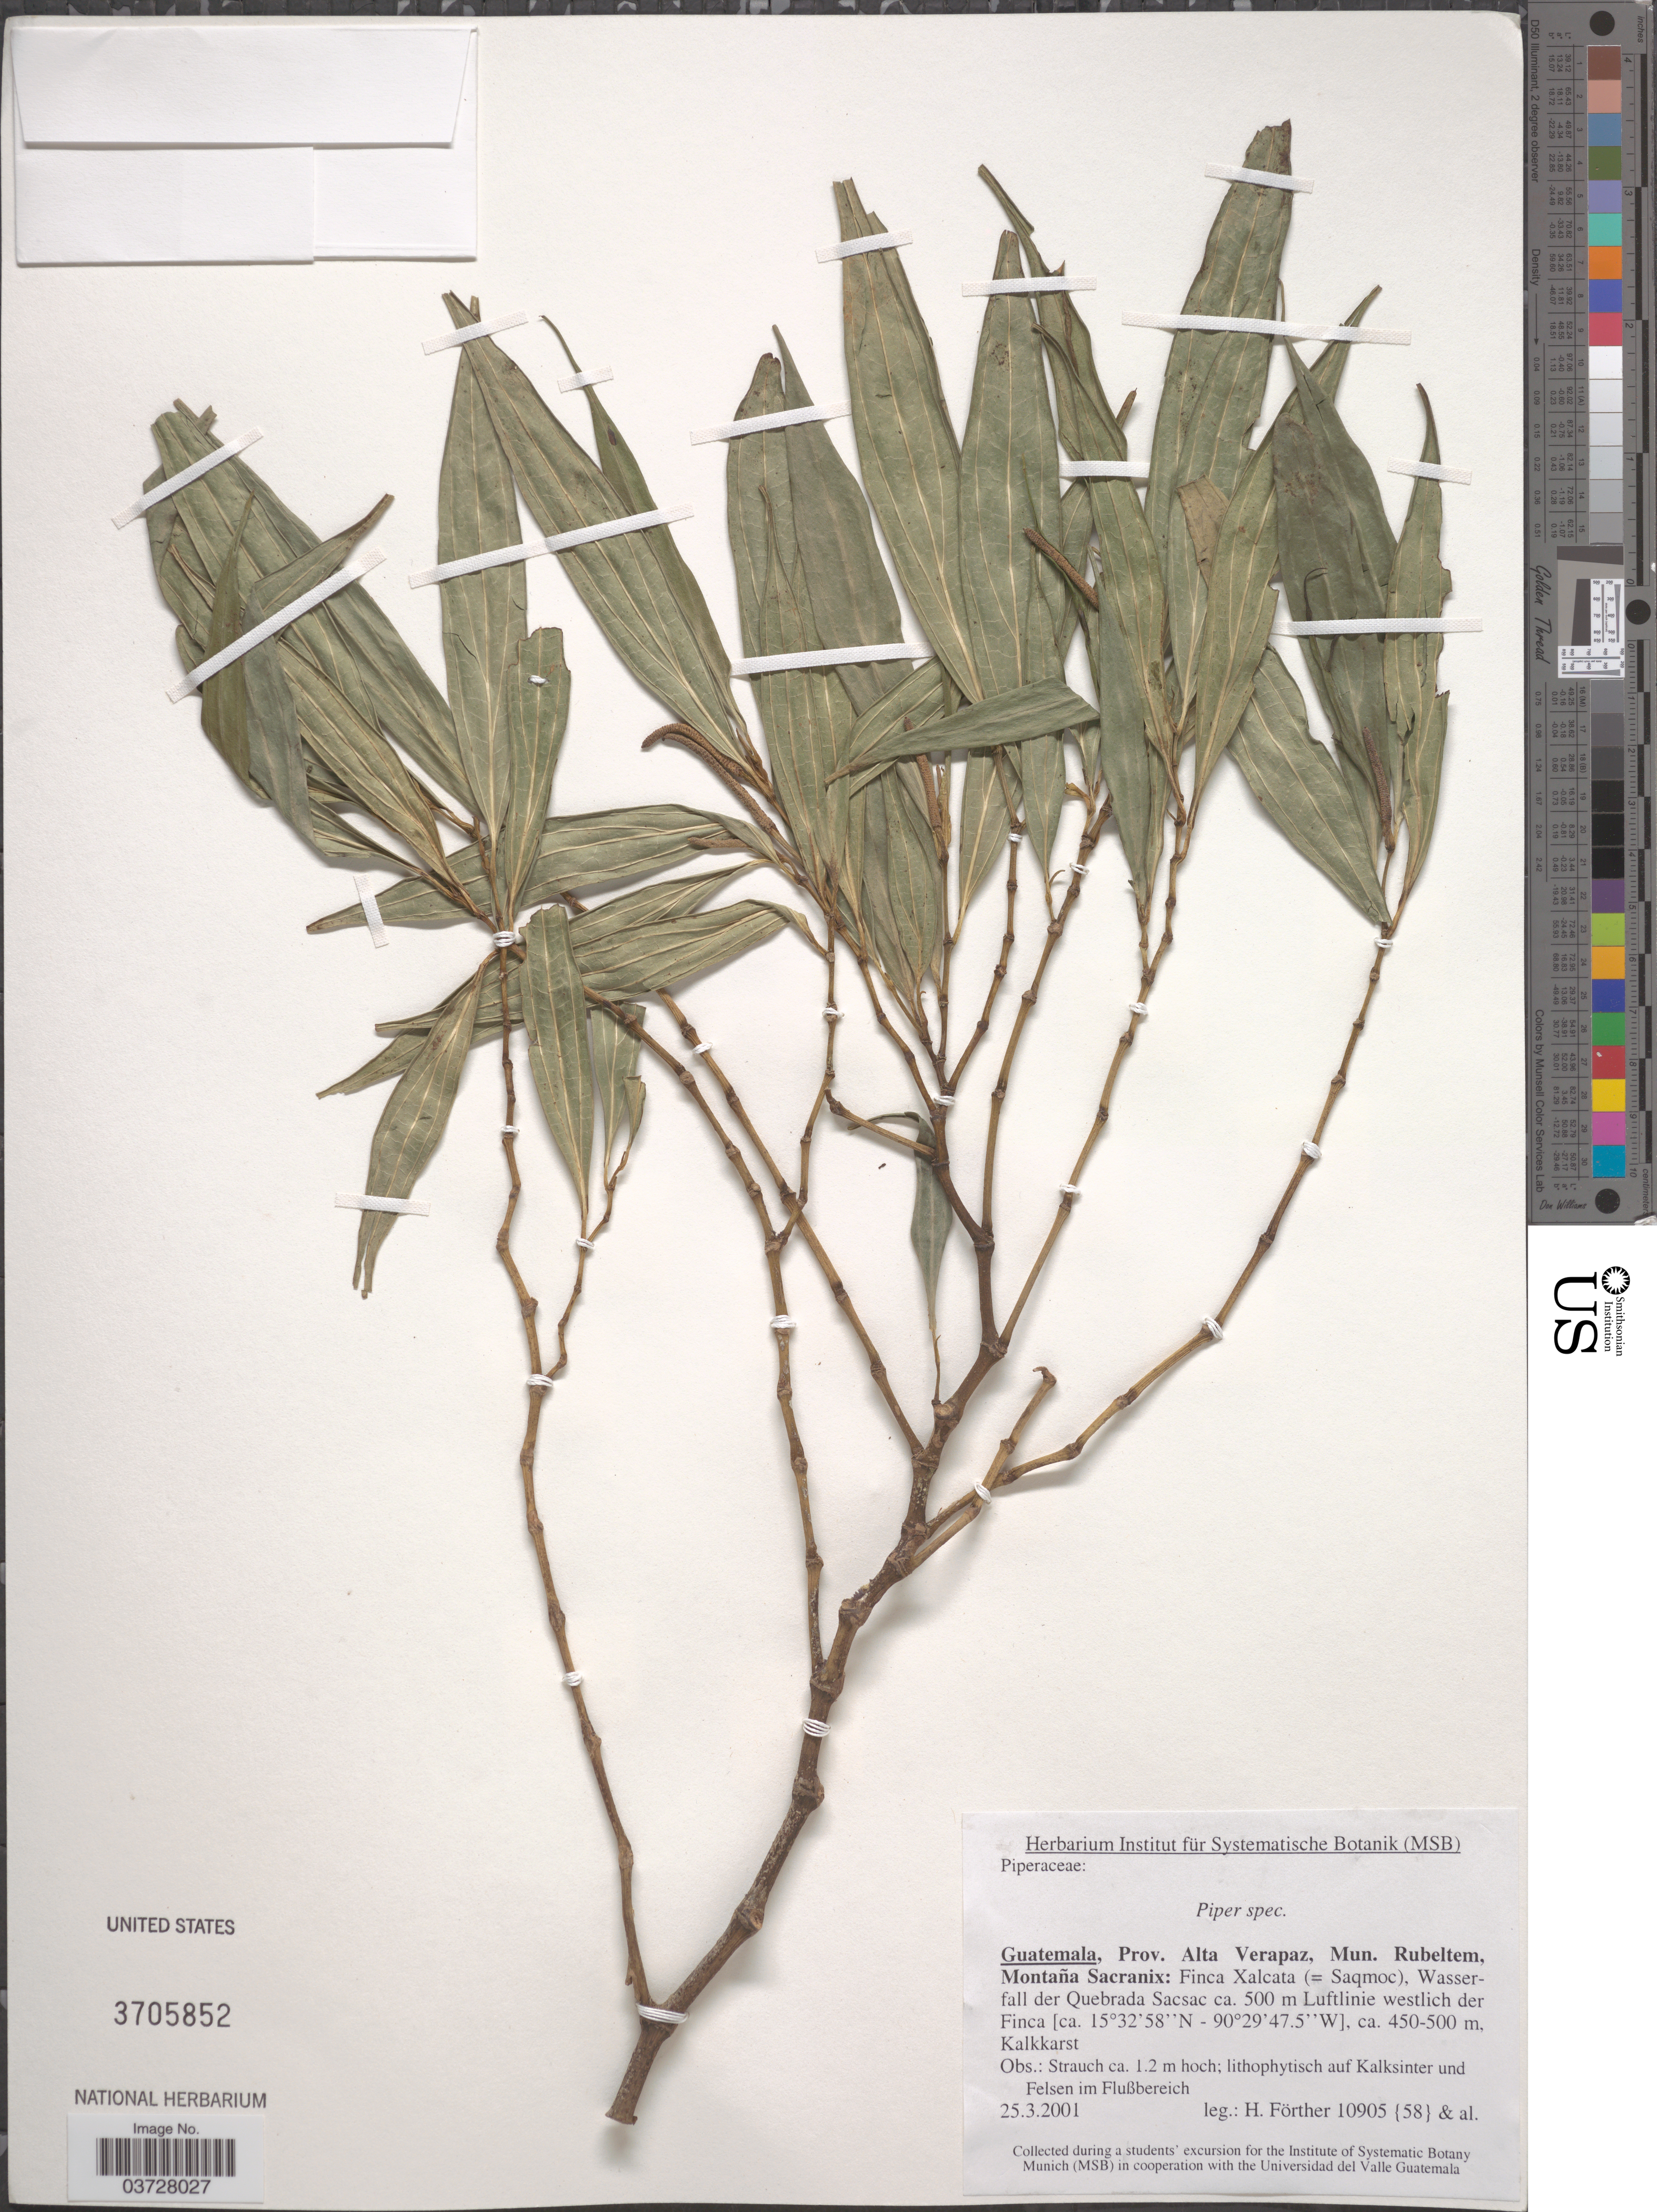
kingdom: Plantae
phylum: Tracheophyta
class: Magnoliopsida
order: Piperales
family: Piperaceae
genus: Piper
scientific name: Piper sp.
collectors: H. Förther & et al.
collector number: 10905{58}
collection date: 2001-03-25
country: Guatemala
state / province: Alta Verapaz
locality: Mun. Rebeltem, Montaña Sacranix: Finca Xalcata (= Saqmoc), Wasserfall der Quebrada Sacsac ca. 500 m Luftlinie westlich der Finca, Kalkkarst.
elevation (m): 450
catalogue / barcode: US 3705852